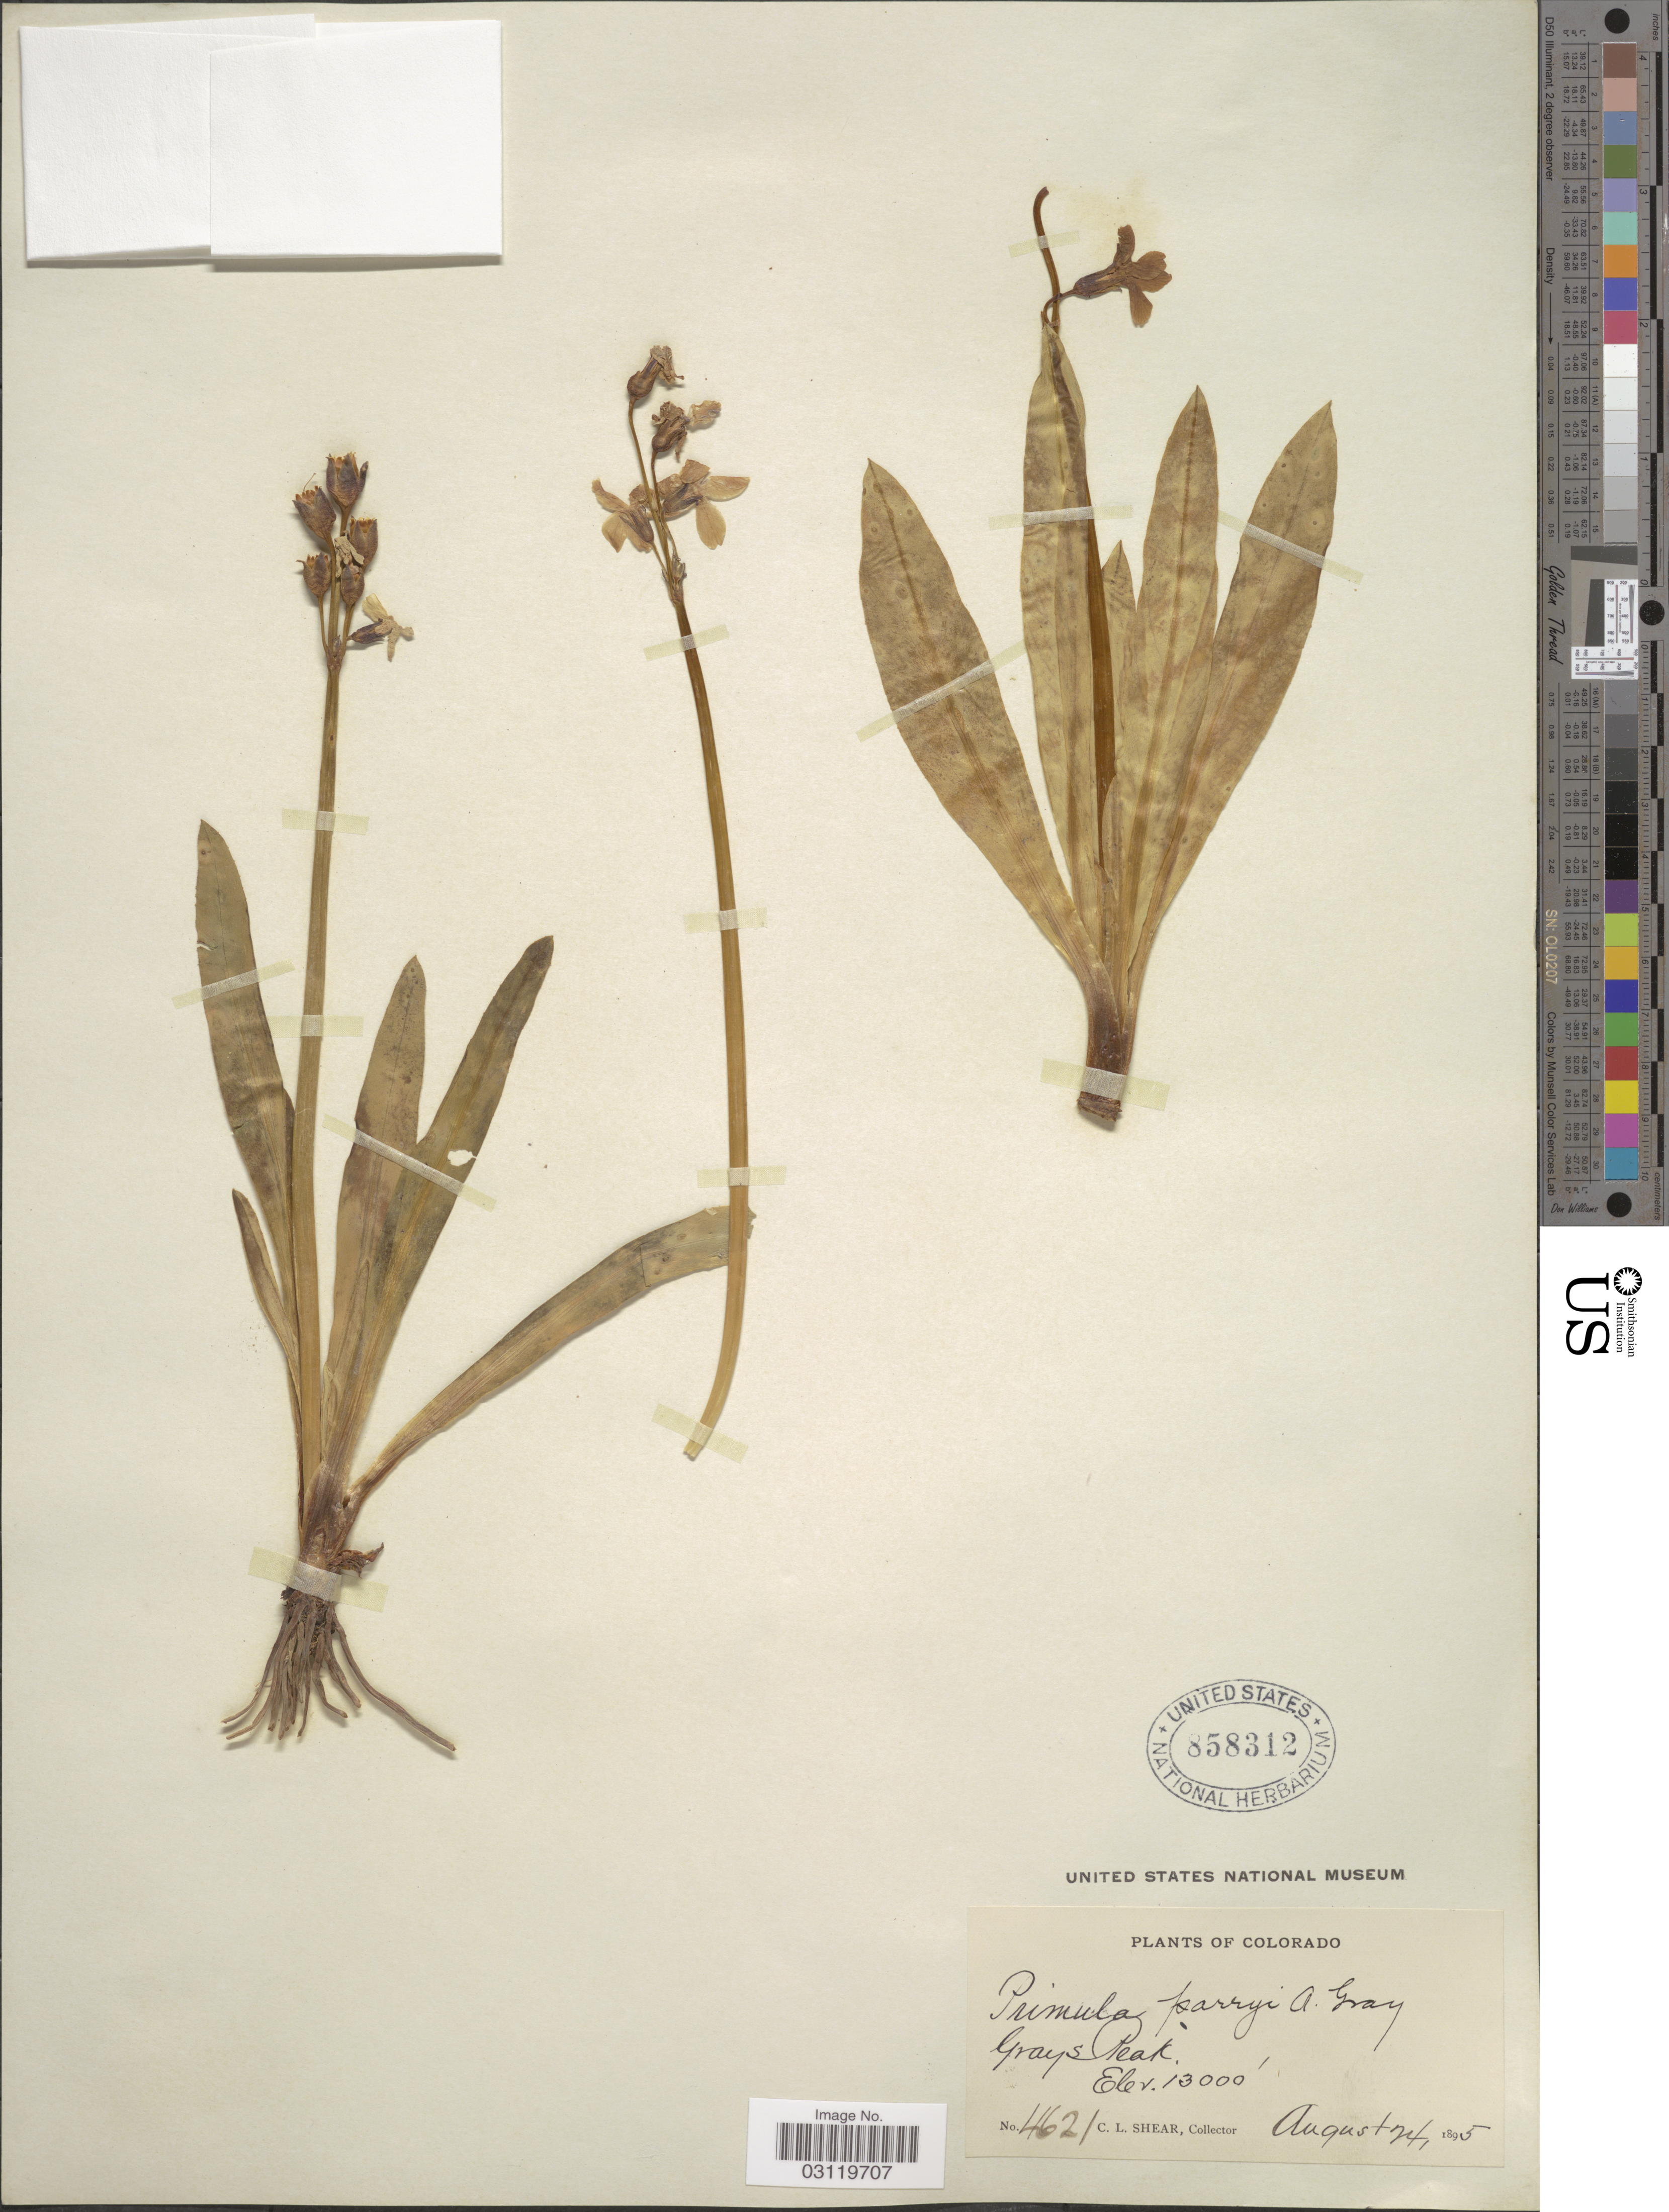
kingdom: Plantae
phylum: Tracheophyta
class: Magnoliopsida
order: Ericales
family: Primulaceae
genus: Primula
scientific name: Primula parryi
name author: A. Gray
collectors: C. L. Shear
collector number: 4621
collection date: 1895-08-24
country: United States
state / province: Colorado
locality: Grays Peak.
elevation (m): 3962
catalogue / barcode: US 858312